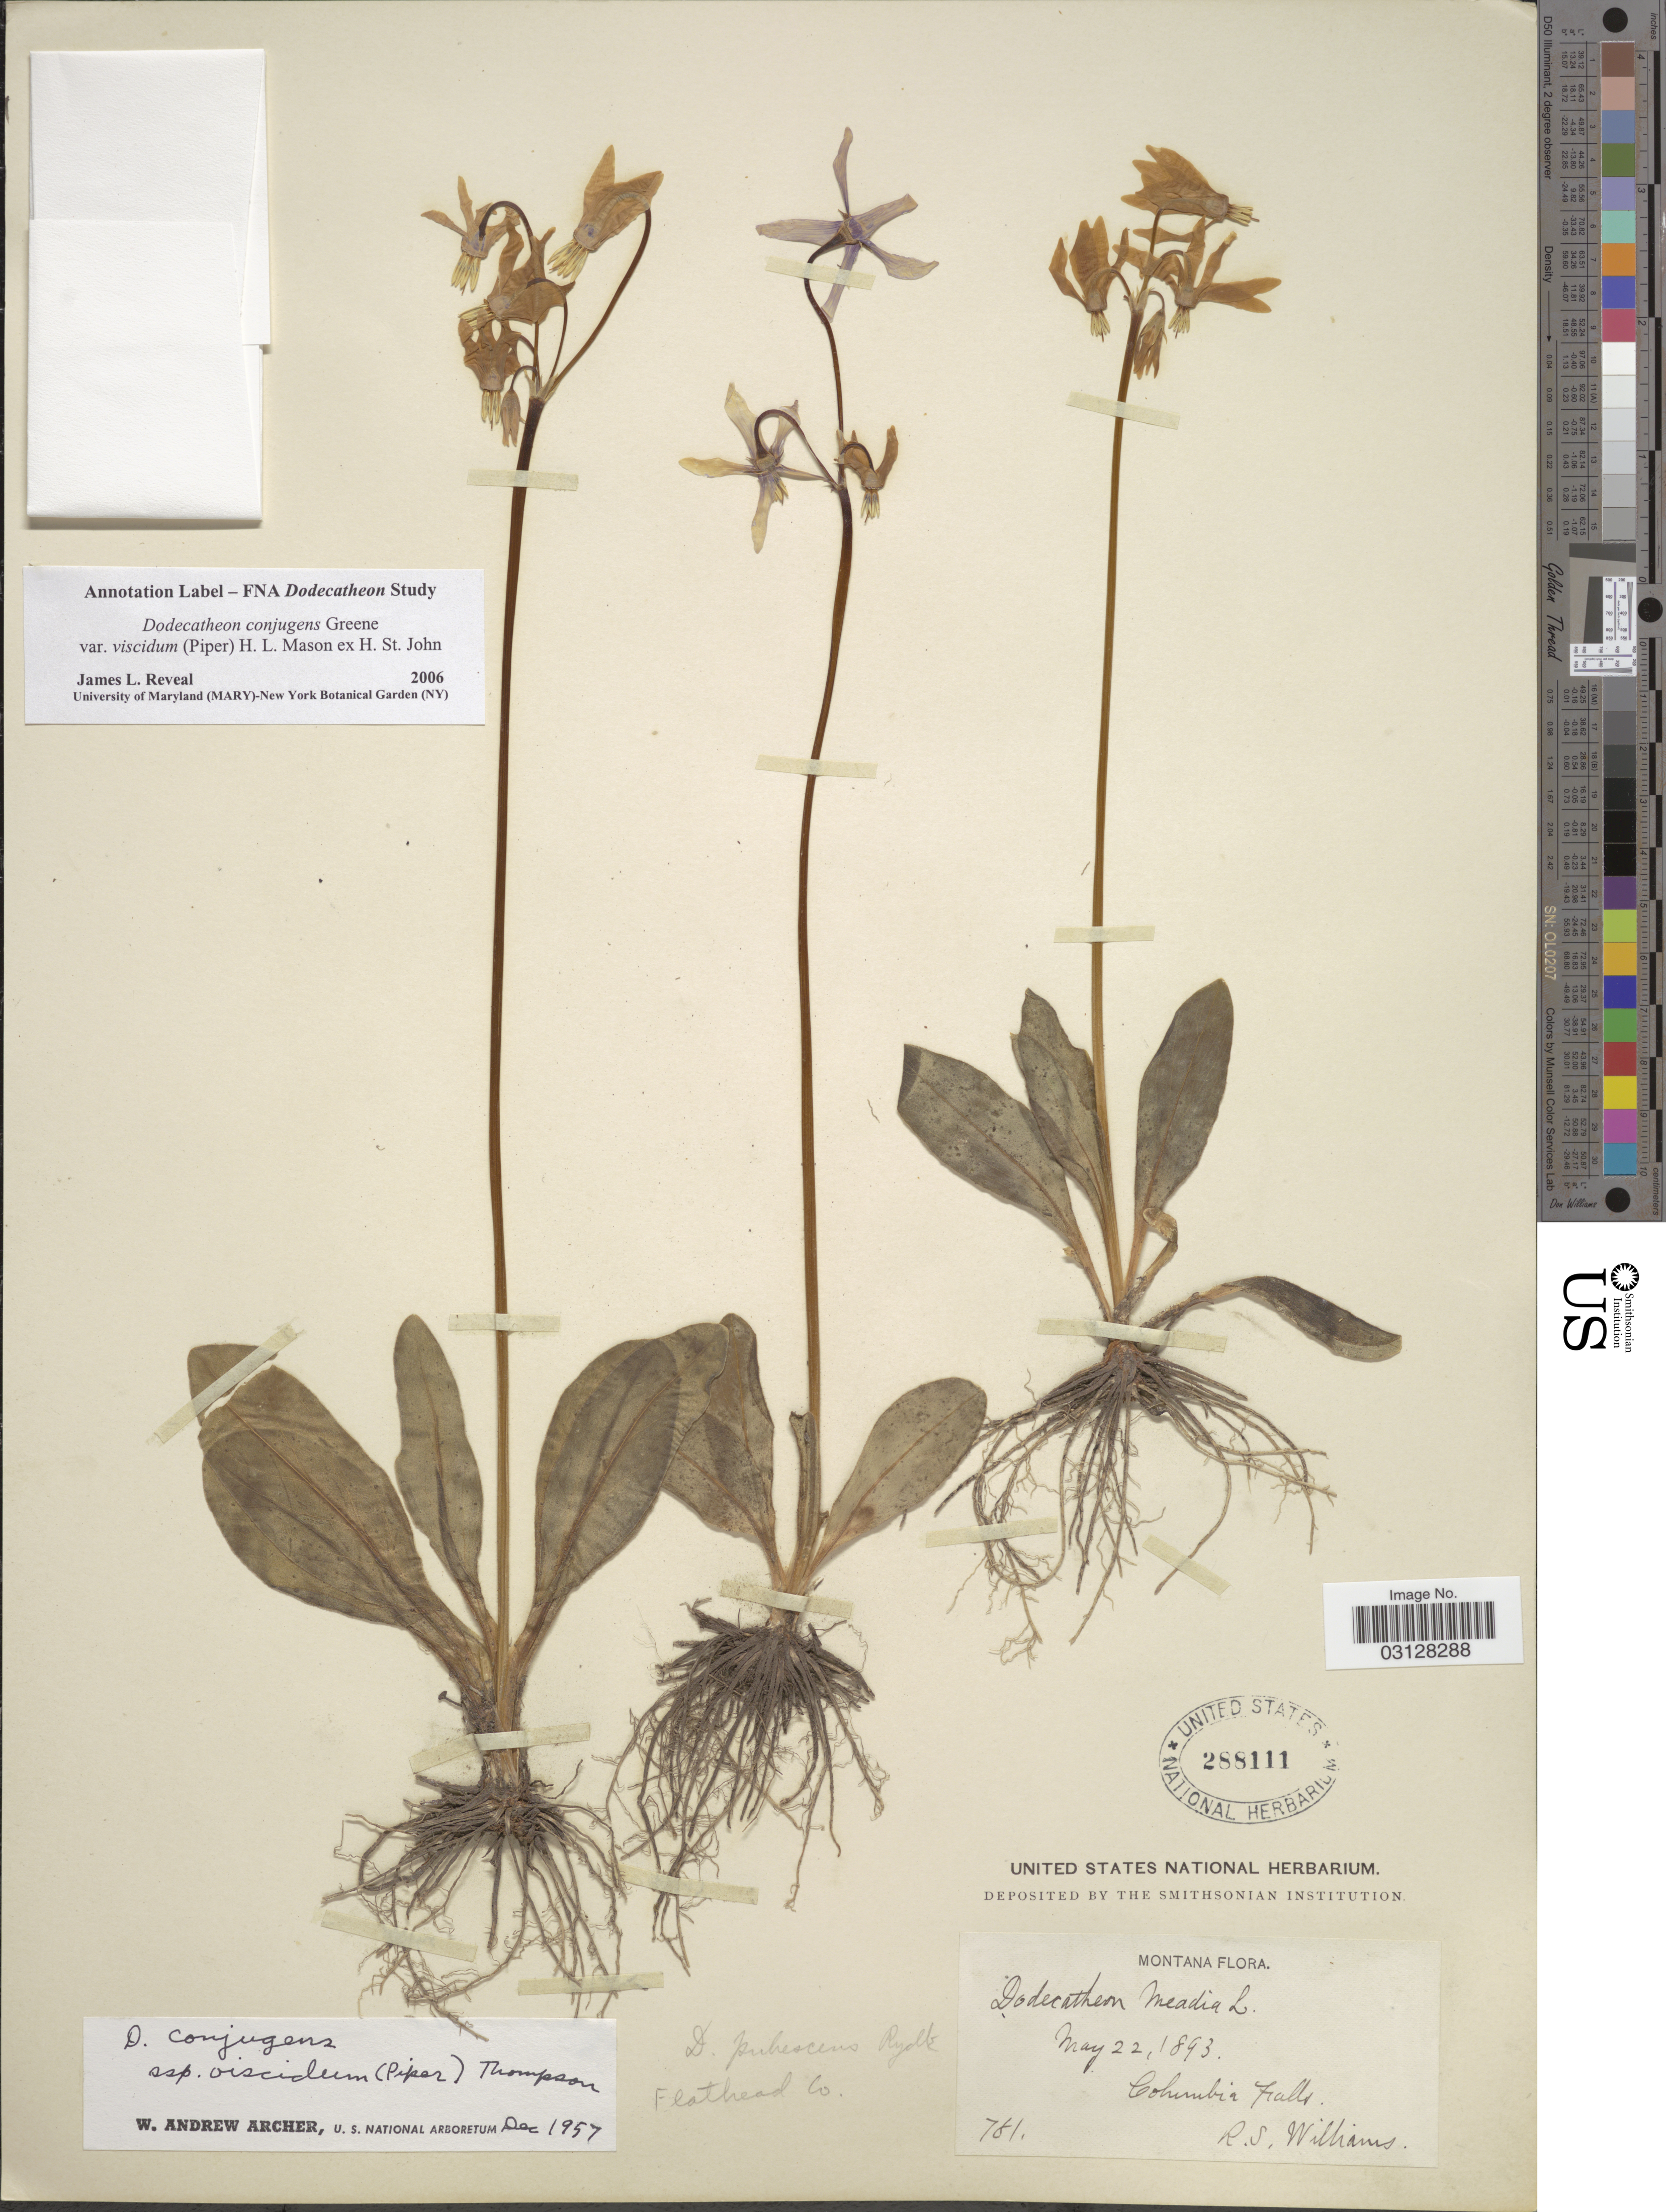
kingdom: Plantae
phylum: Tracheophyta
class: Magnoliopsida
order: Ericales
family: Primulaceae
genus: Dodecatheon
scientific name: Dodecatheon conjugens subsp. viscidum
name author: (Piper) H.J. Thomps.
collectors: R. S. Williams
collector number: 781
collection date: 1893-05-22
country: United States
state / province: Montana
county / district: Flathead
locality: Columbia Falls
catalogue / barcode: US 288111